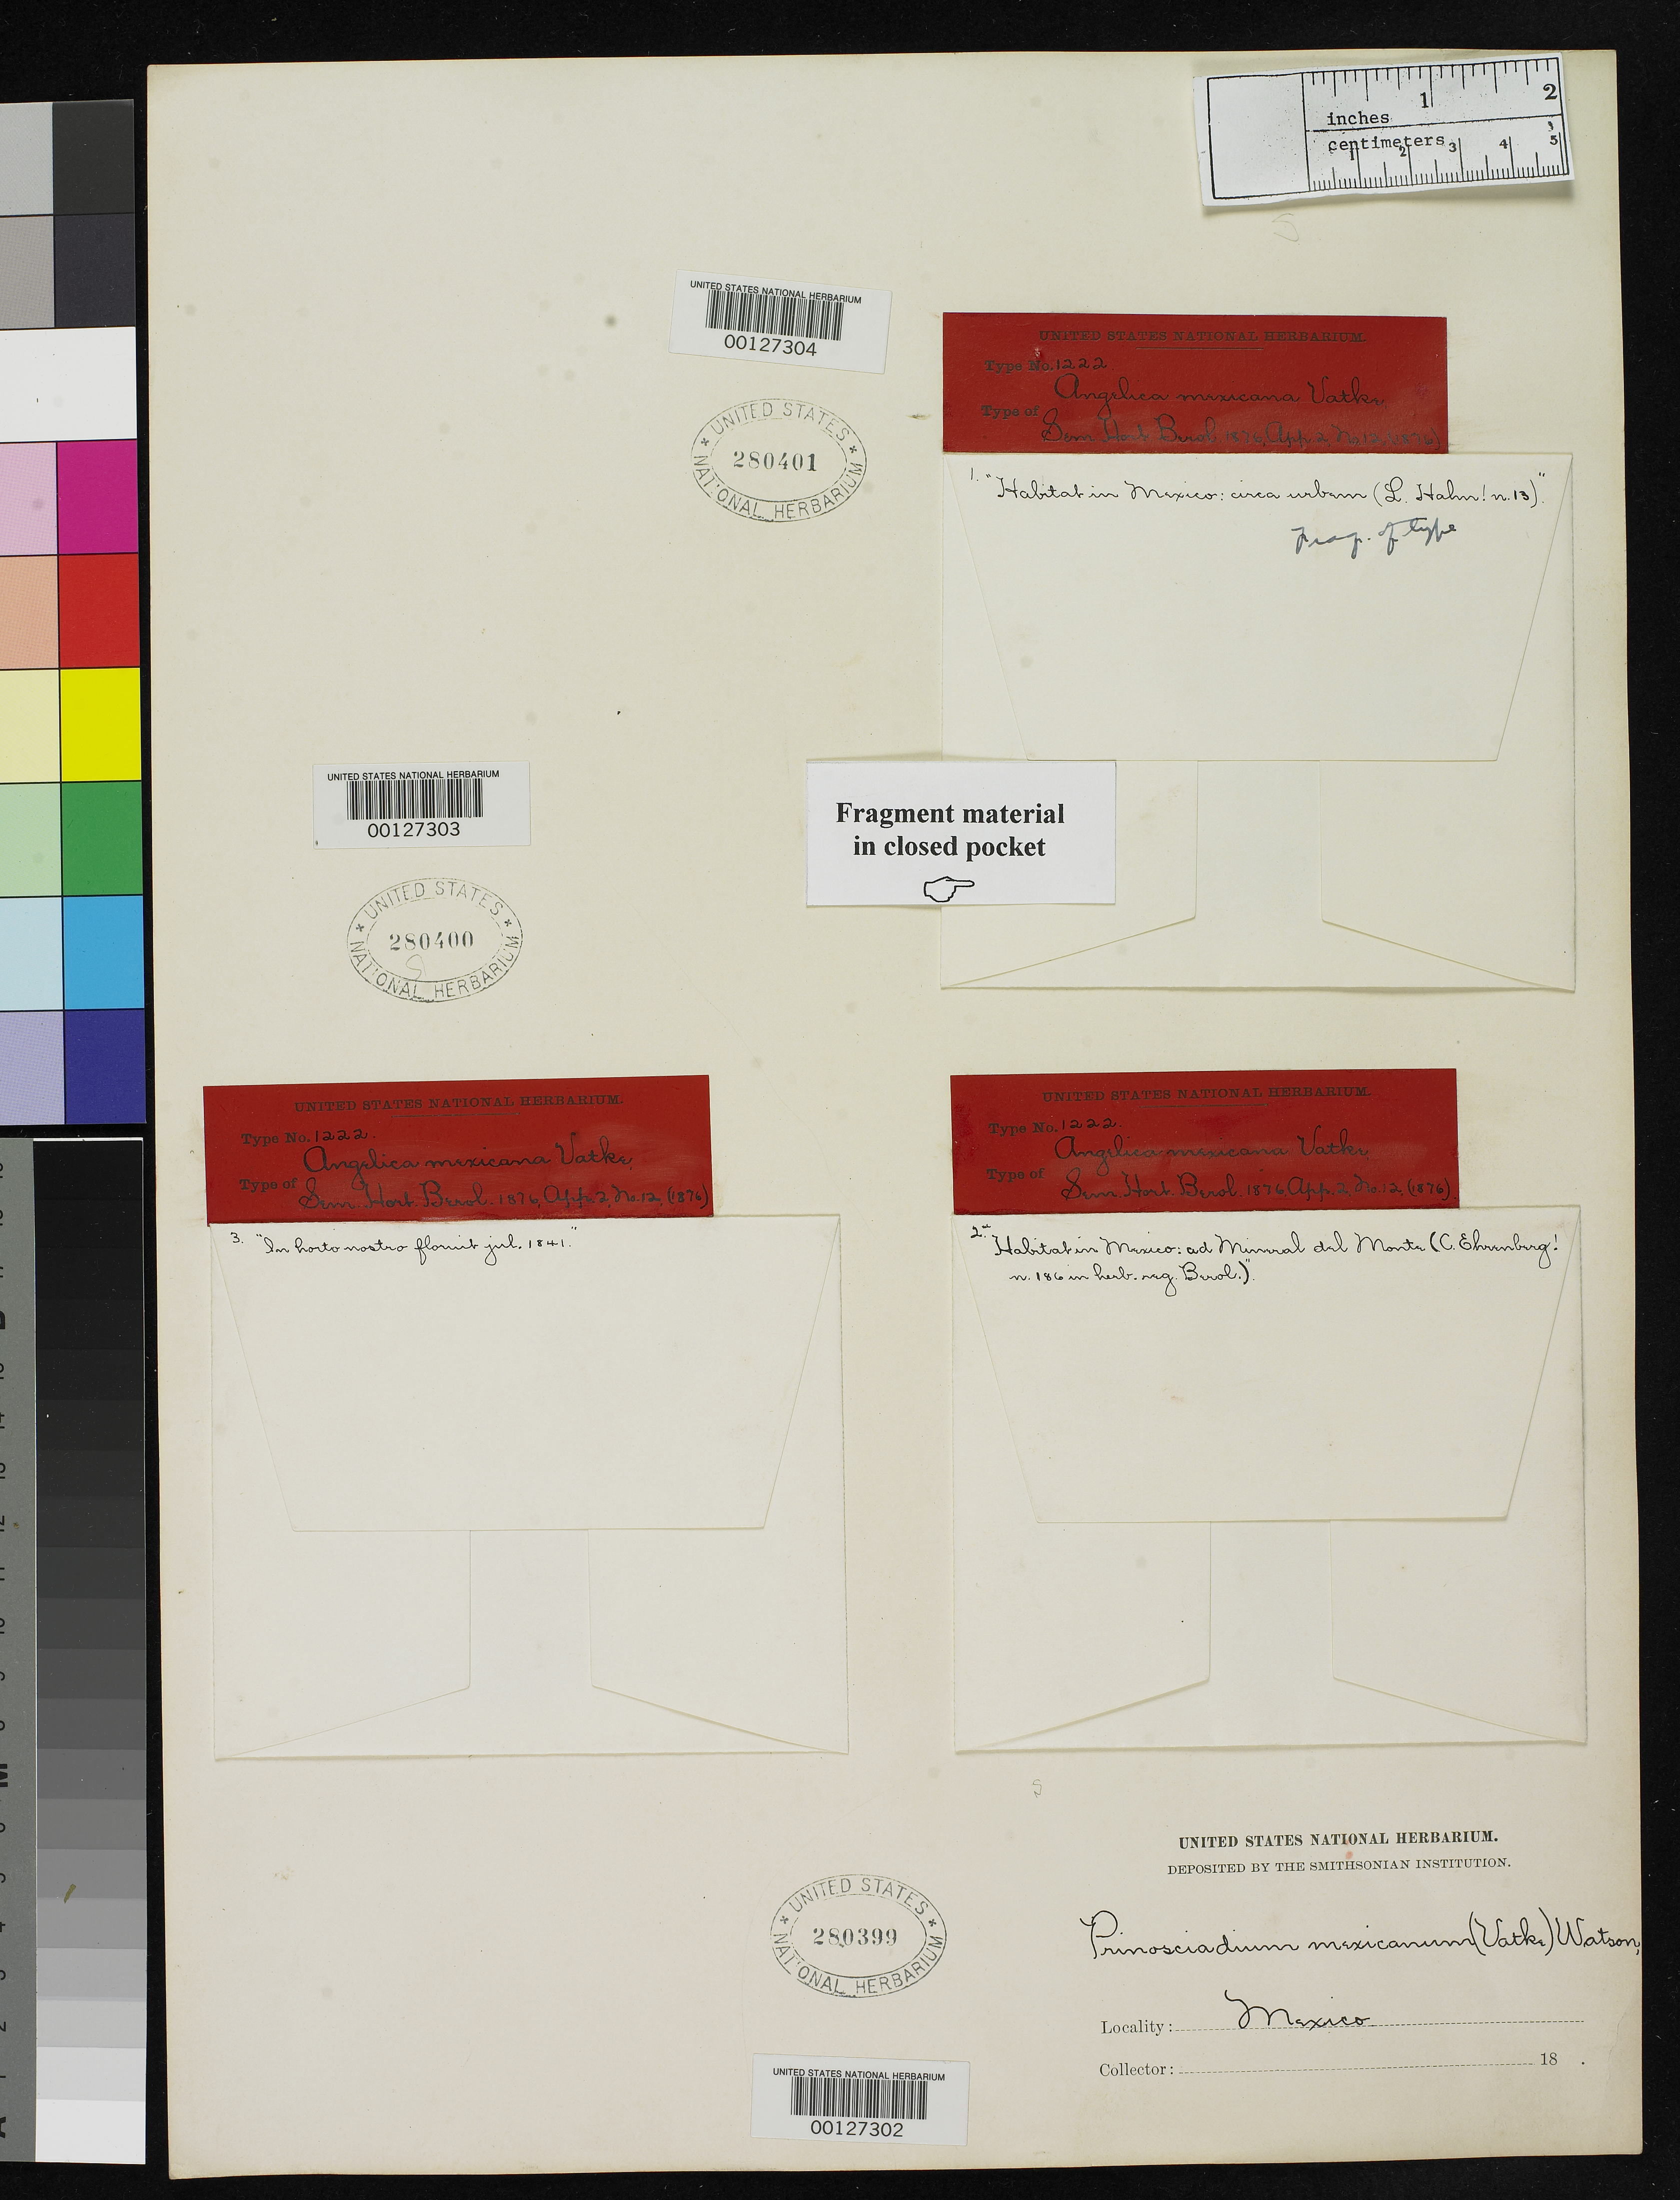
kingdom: Plantae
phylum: Tracheophyta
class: Magnoliopsida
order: Apiales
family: Apiaceae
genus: Angelica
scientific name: Angelica mexicana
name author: Vatke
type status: Type Material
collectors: L. Hahn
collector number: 13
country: Mexico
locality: E of Monserrat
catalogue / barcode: US 280401